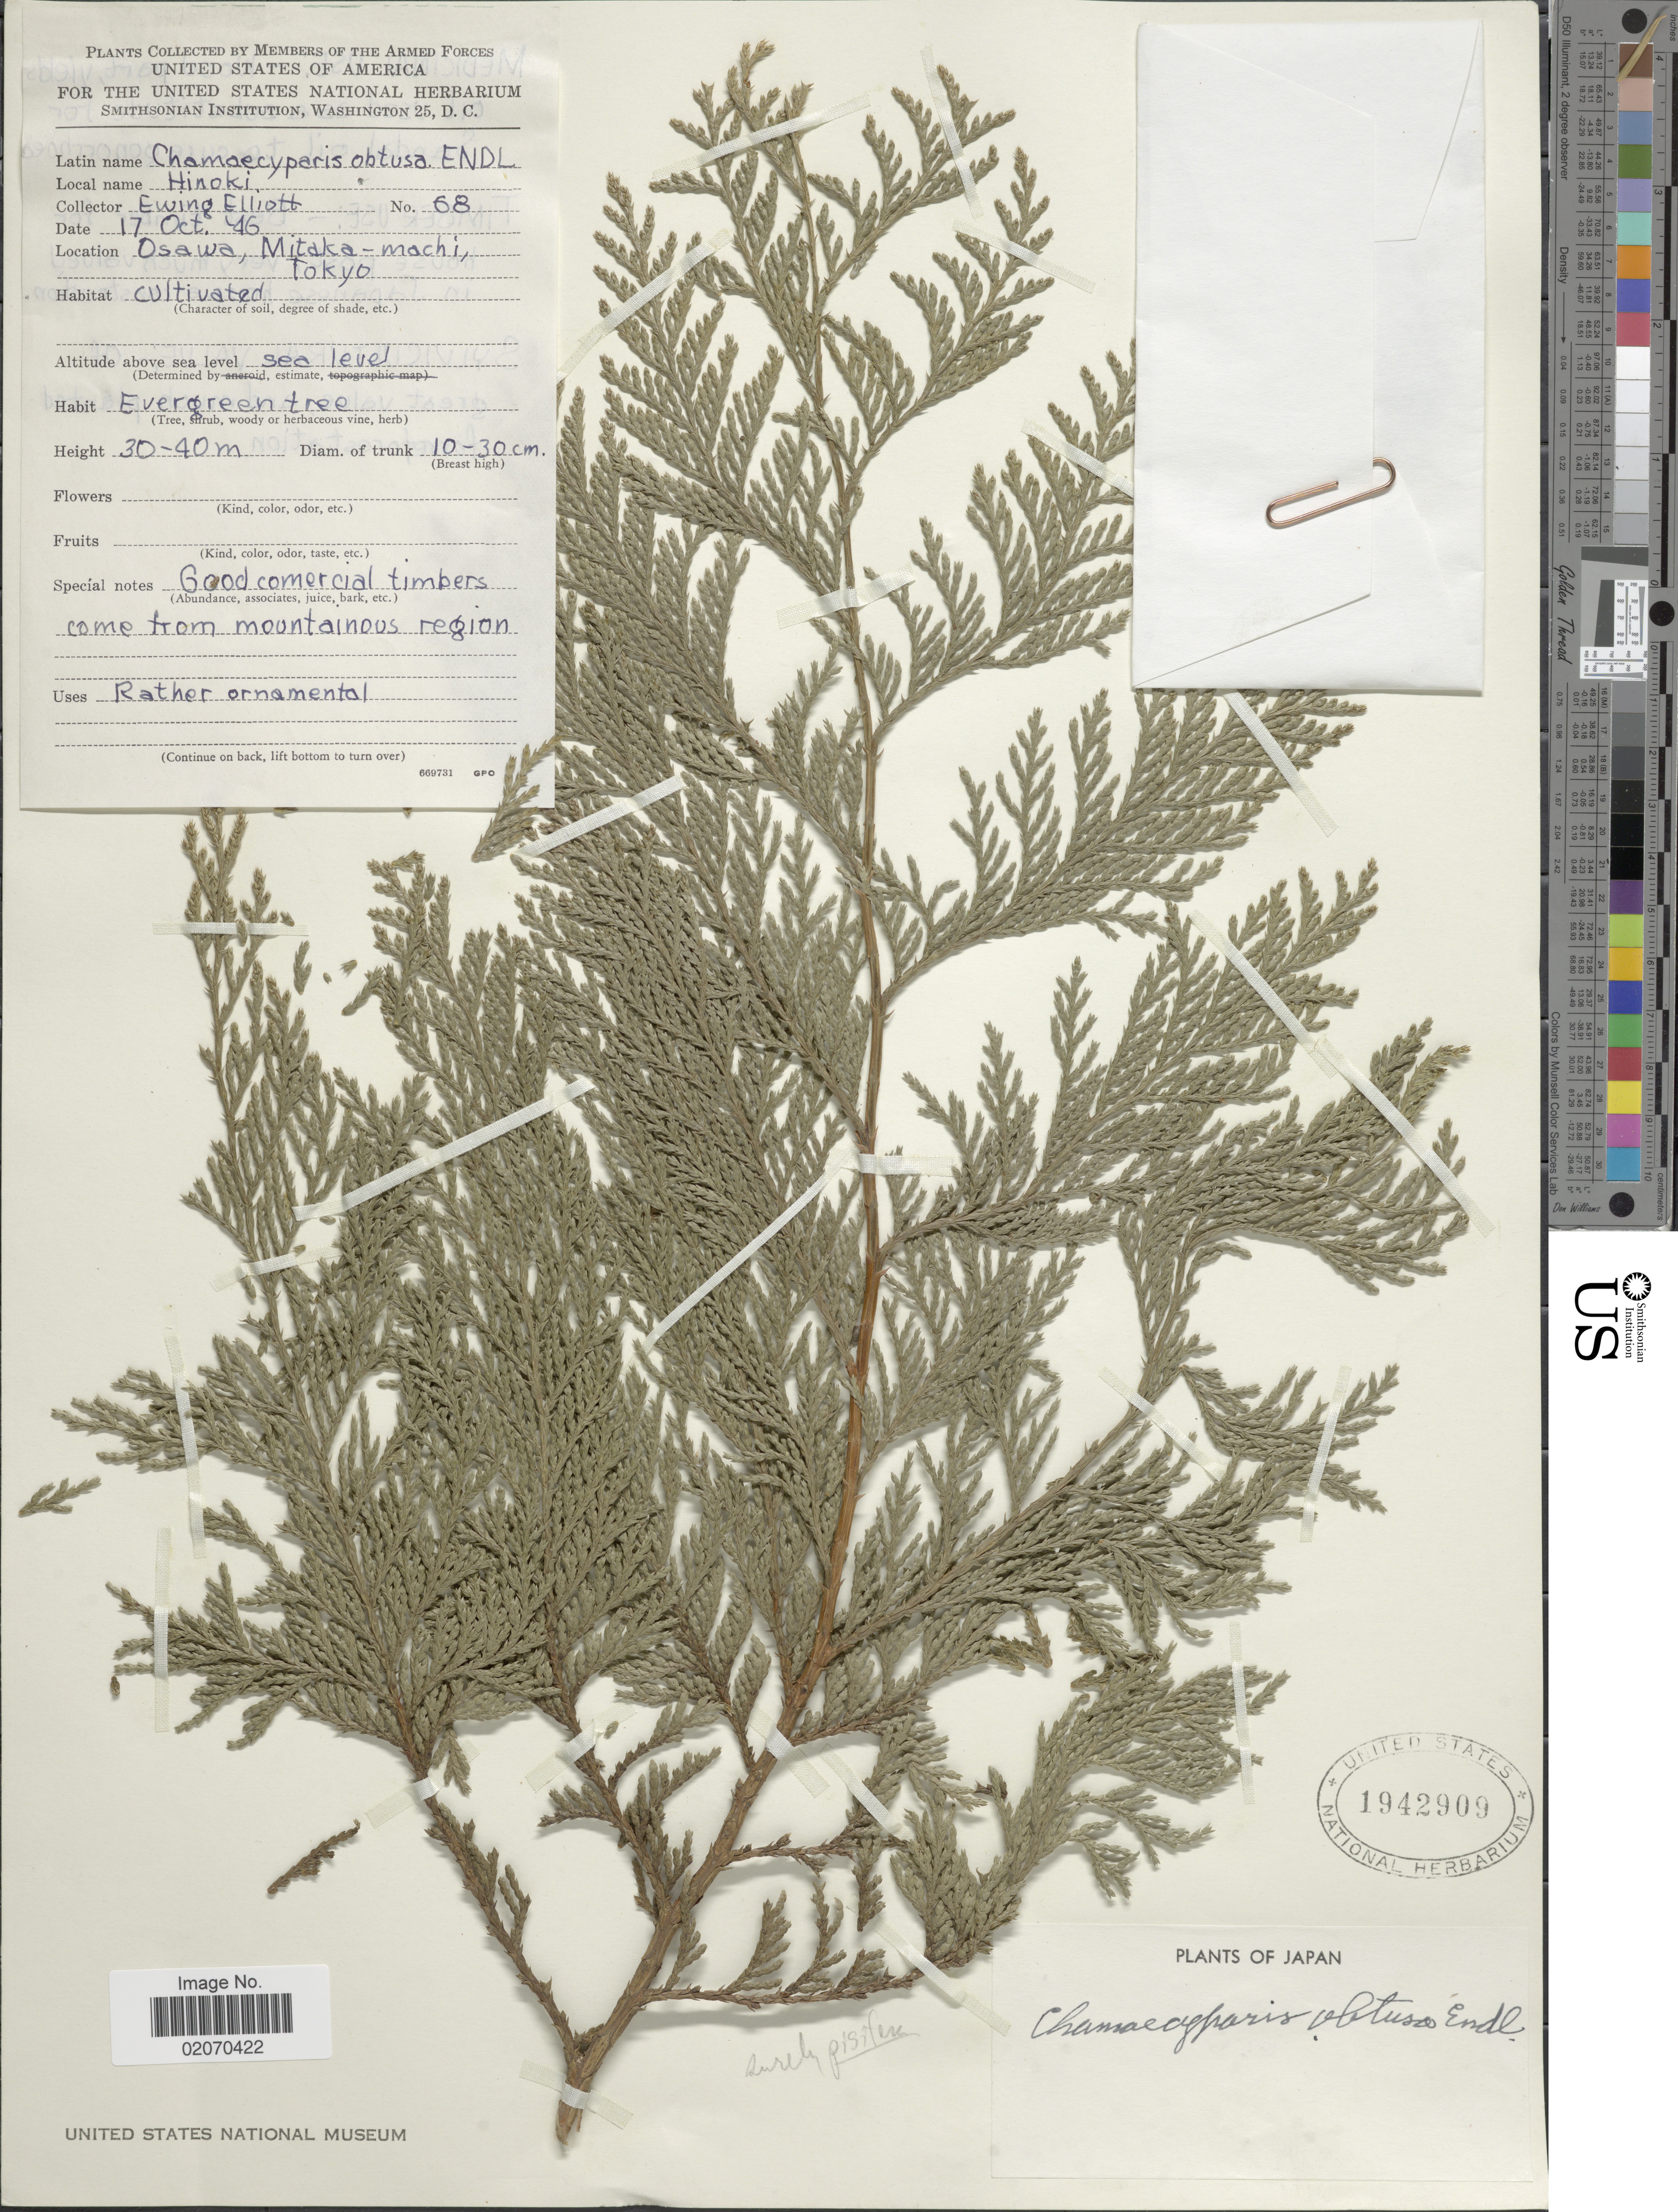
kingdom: Plantae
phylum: Tracheophyta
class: Pinopsida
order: Pinales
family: Cupressaceae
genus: Chamaecyparis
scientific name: Chamaecyparis obtusa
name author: (Siebold & Zucc.) Endl.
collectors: E. Elliott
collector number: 68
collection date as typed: Transcribed d/m/y: 17/10/46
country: Japan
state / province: Tokyo, Federal City of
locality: Osawa, Mitaka-machi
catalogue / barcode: US 1942909